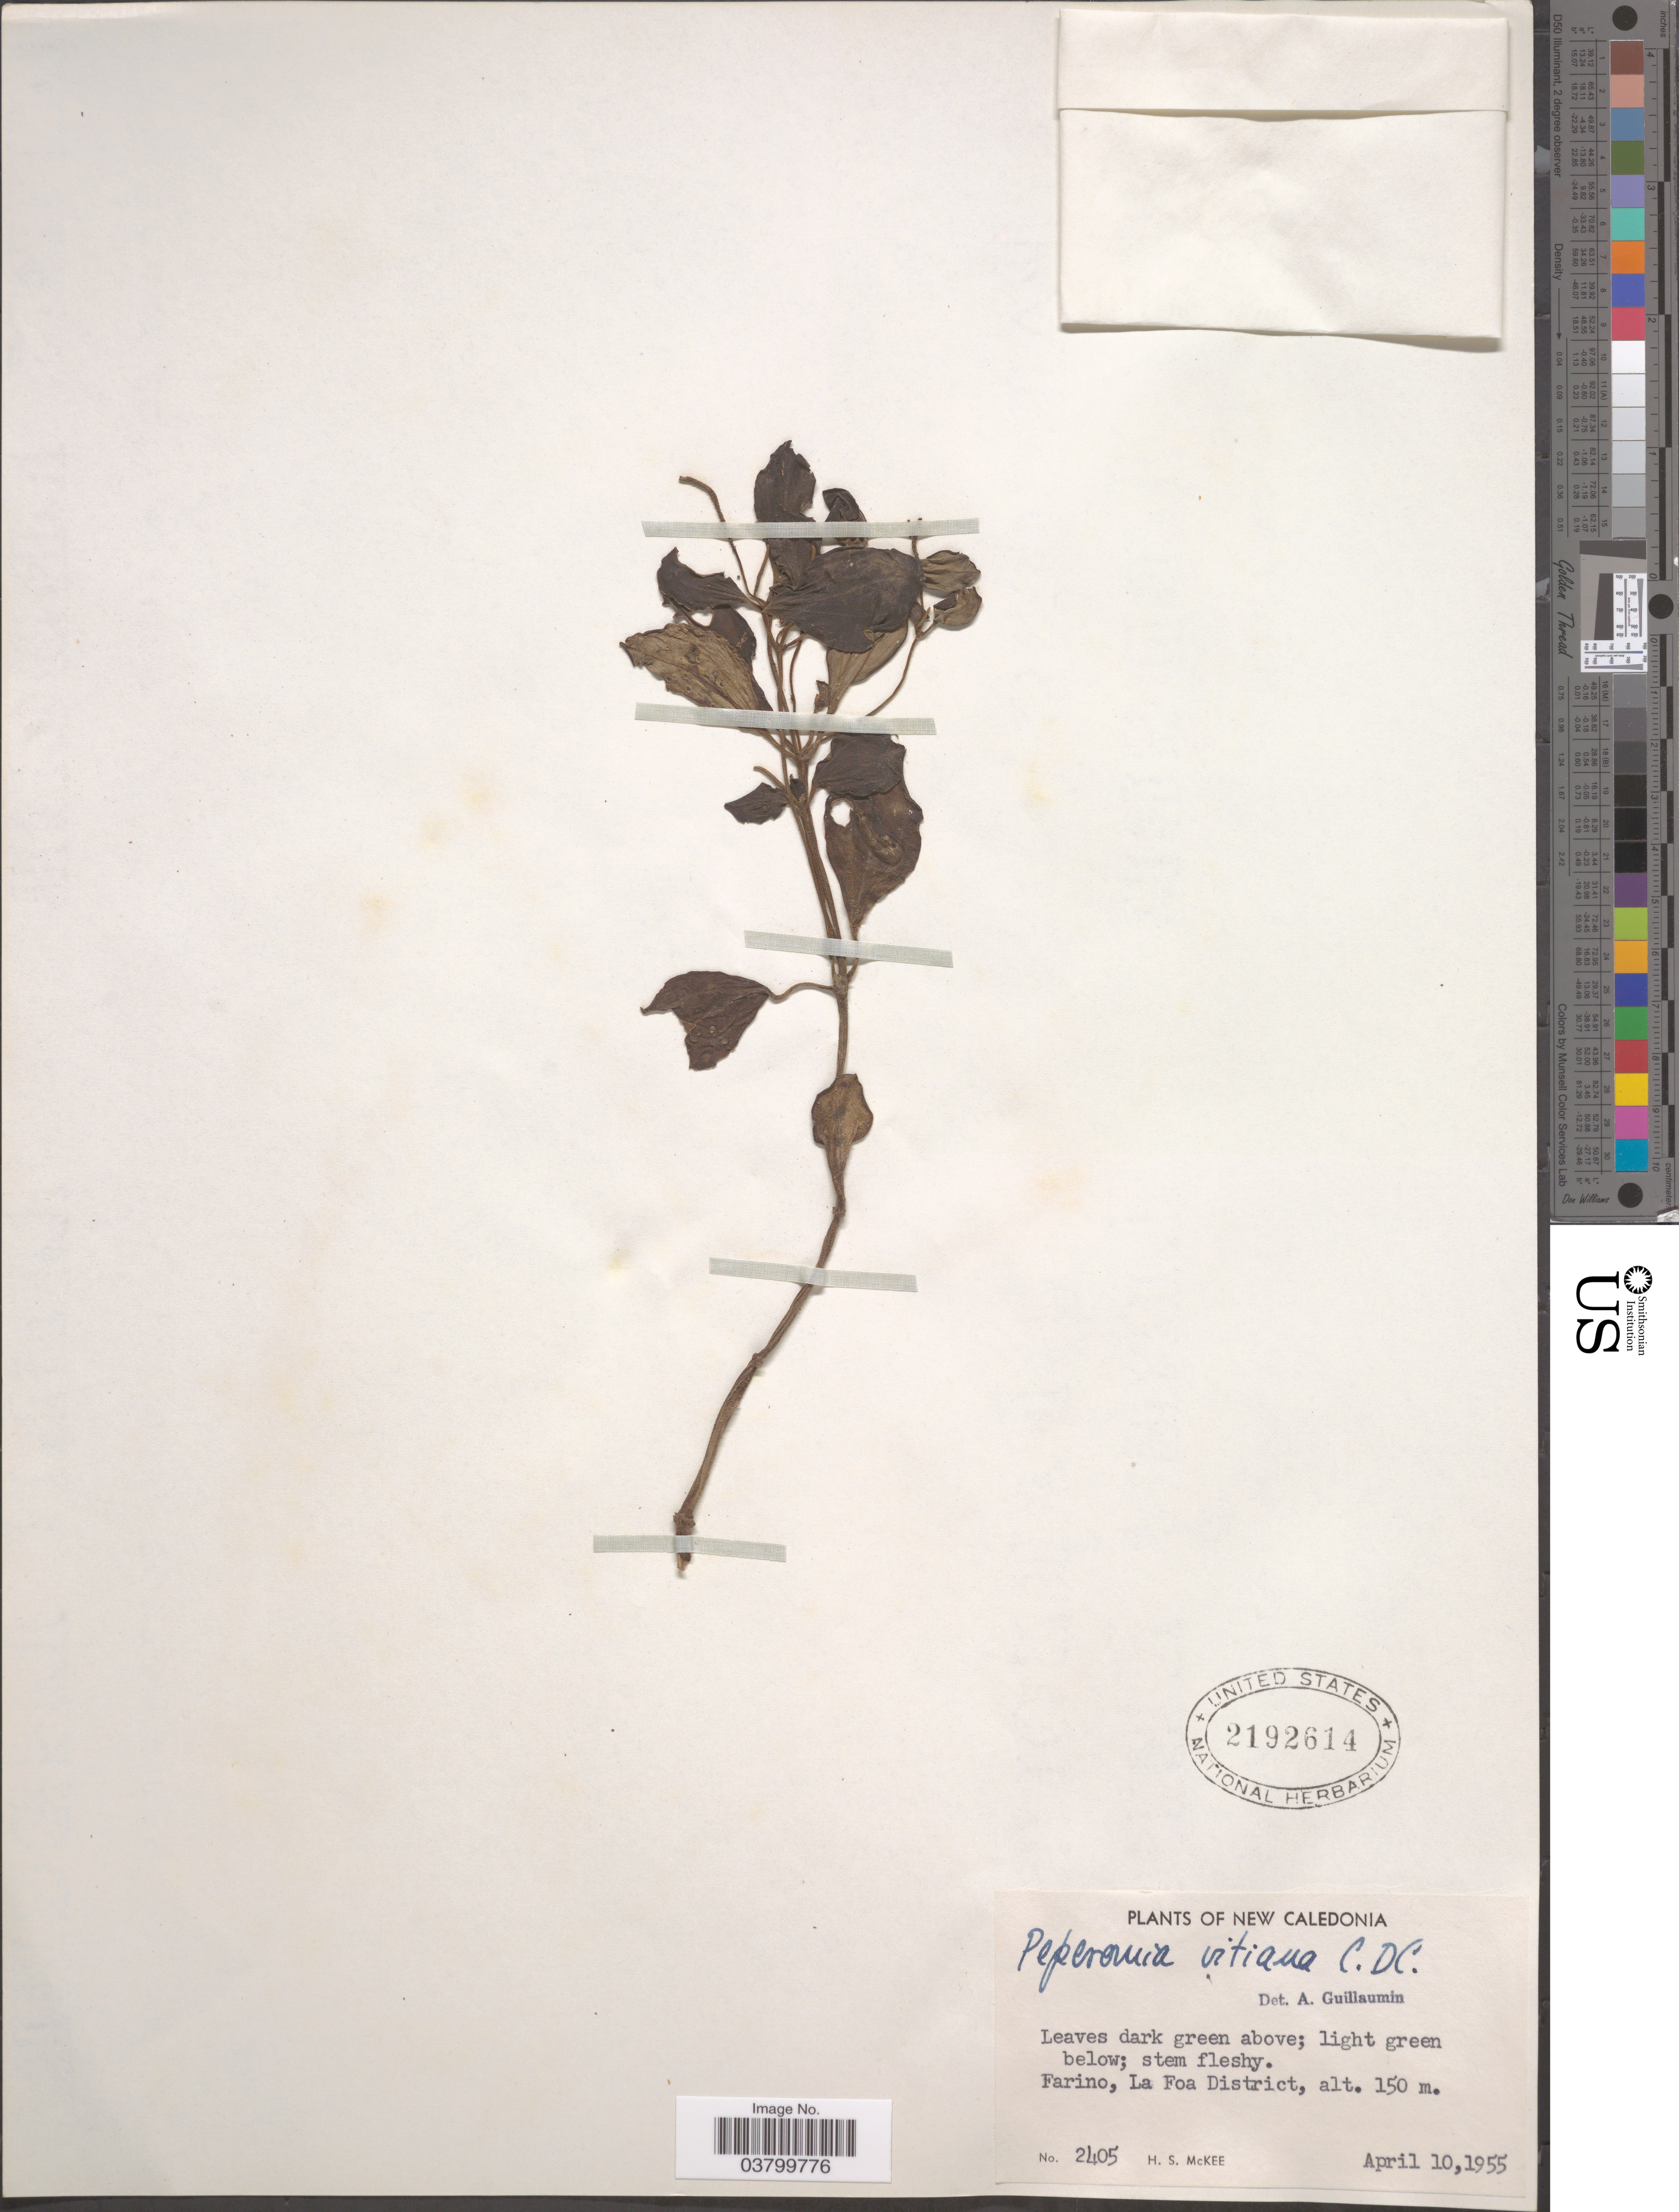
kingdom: Plantae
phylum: Tracheophyta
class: Magnoliopsida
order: Piperales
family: Piperaceae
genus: Peperomia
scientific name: Peperomia vitiana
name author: C. DC.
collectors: H. S. McKee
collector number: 2405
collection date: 1955-04-10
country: New Caledonia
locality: Farino, La Foa District.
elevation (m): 150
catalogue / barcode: US 2192614